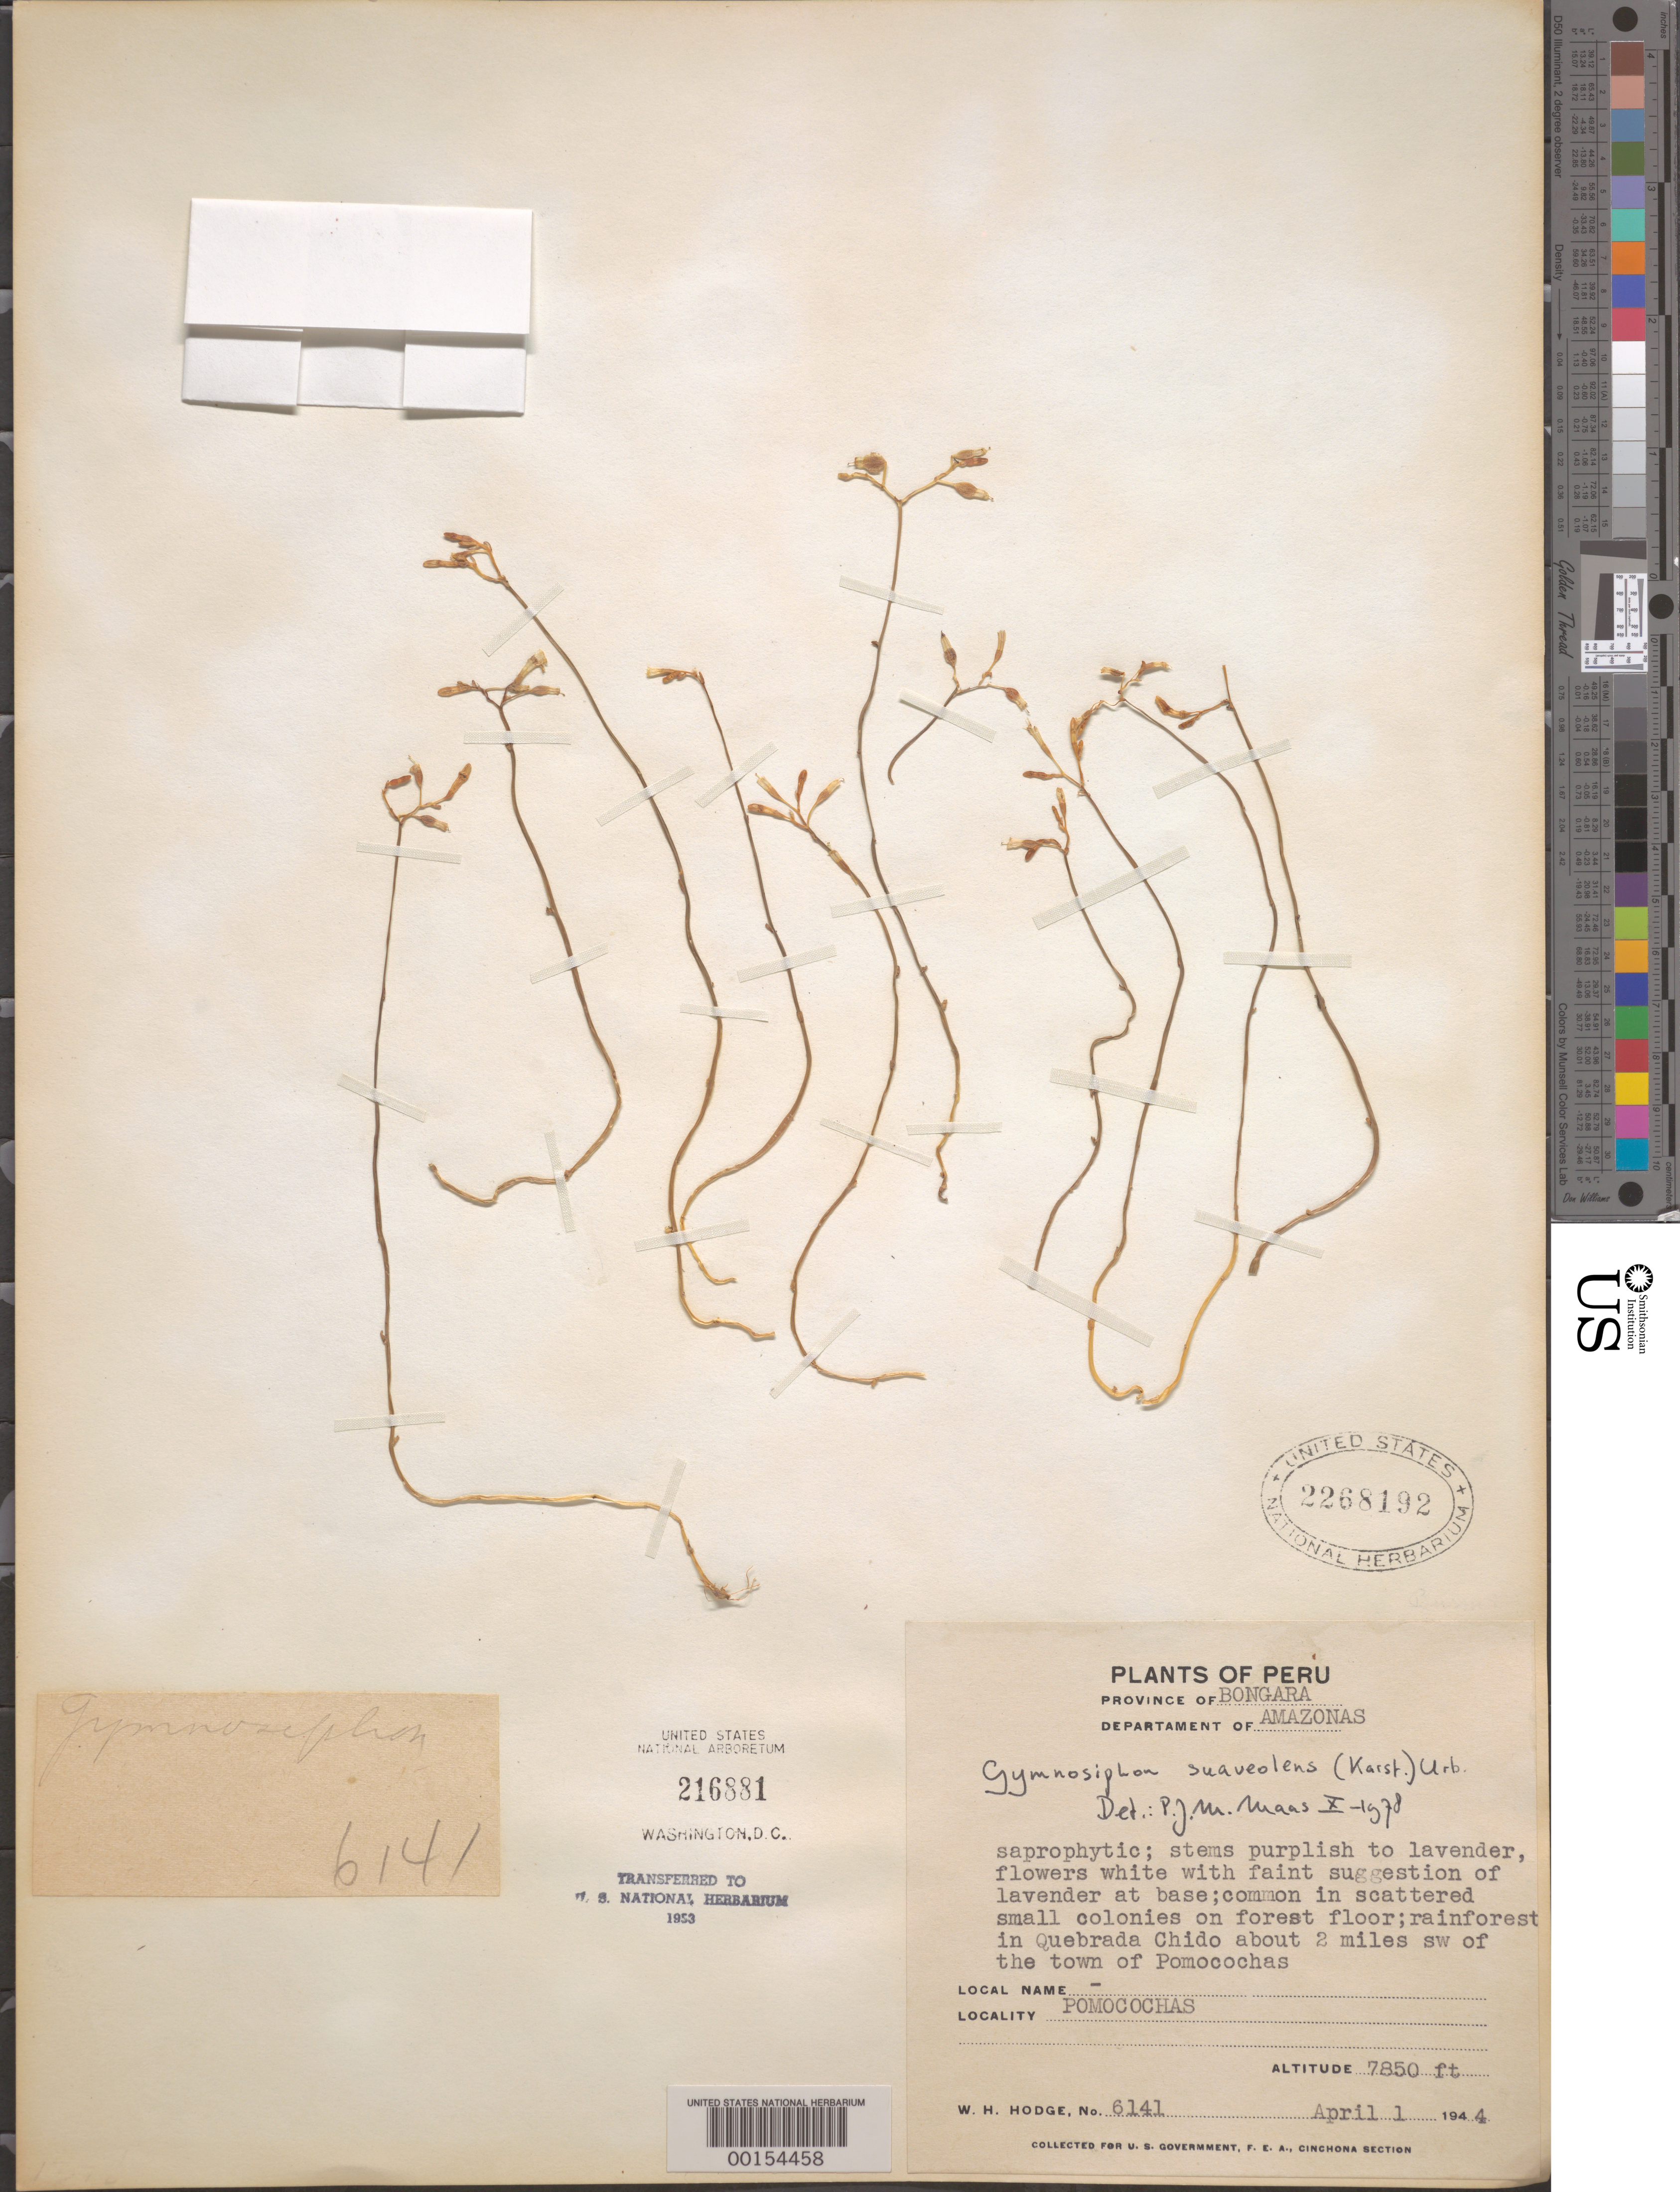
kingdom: Plantae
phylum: Tracheophyta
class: Liliopsida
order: Dioscoreales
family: Burmanniaceae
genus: Gymnosiphon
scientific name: Gymnosiphon suaveolens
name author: (H. Karst.) Urb.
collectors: W. Hodge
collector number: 6141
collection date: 1944-04-01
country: Peru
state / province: Amazonas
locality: Province of Bongara. Departament of Amazonas. rainforest in Quebrada Chido about 2 miles sw of the town of Pomocochas.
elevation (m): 2393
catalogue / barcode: US 2268192